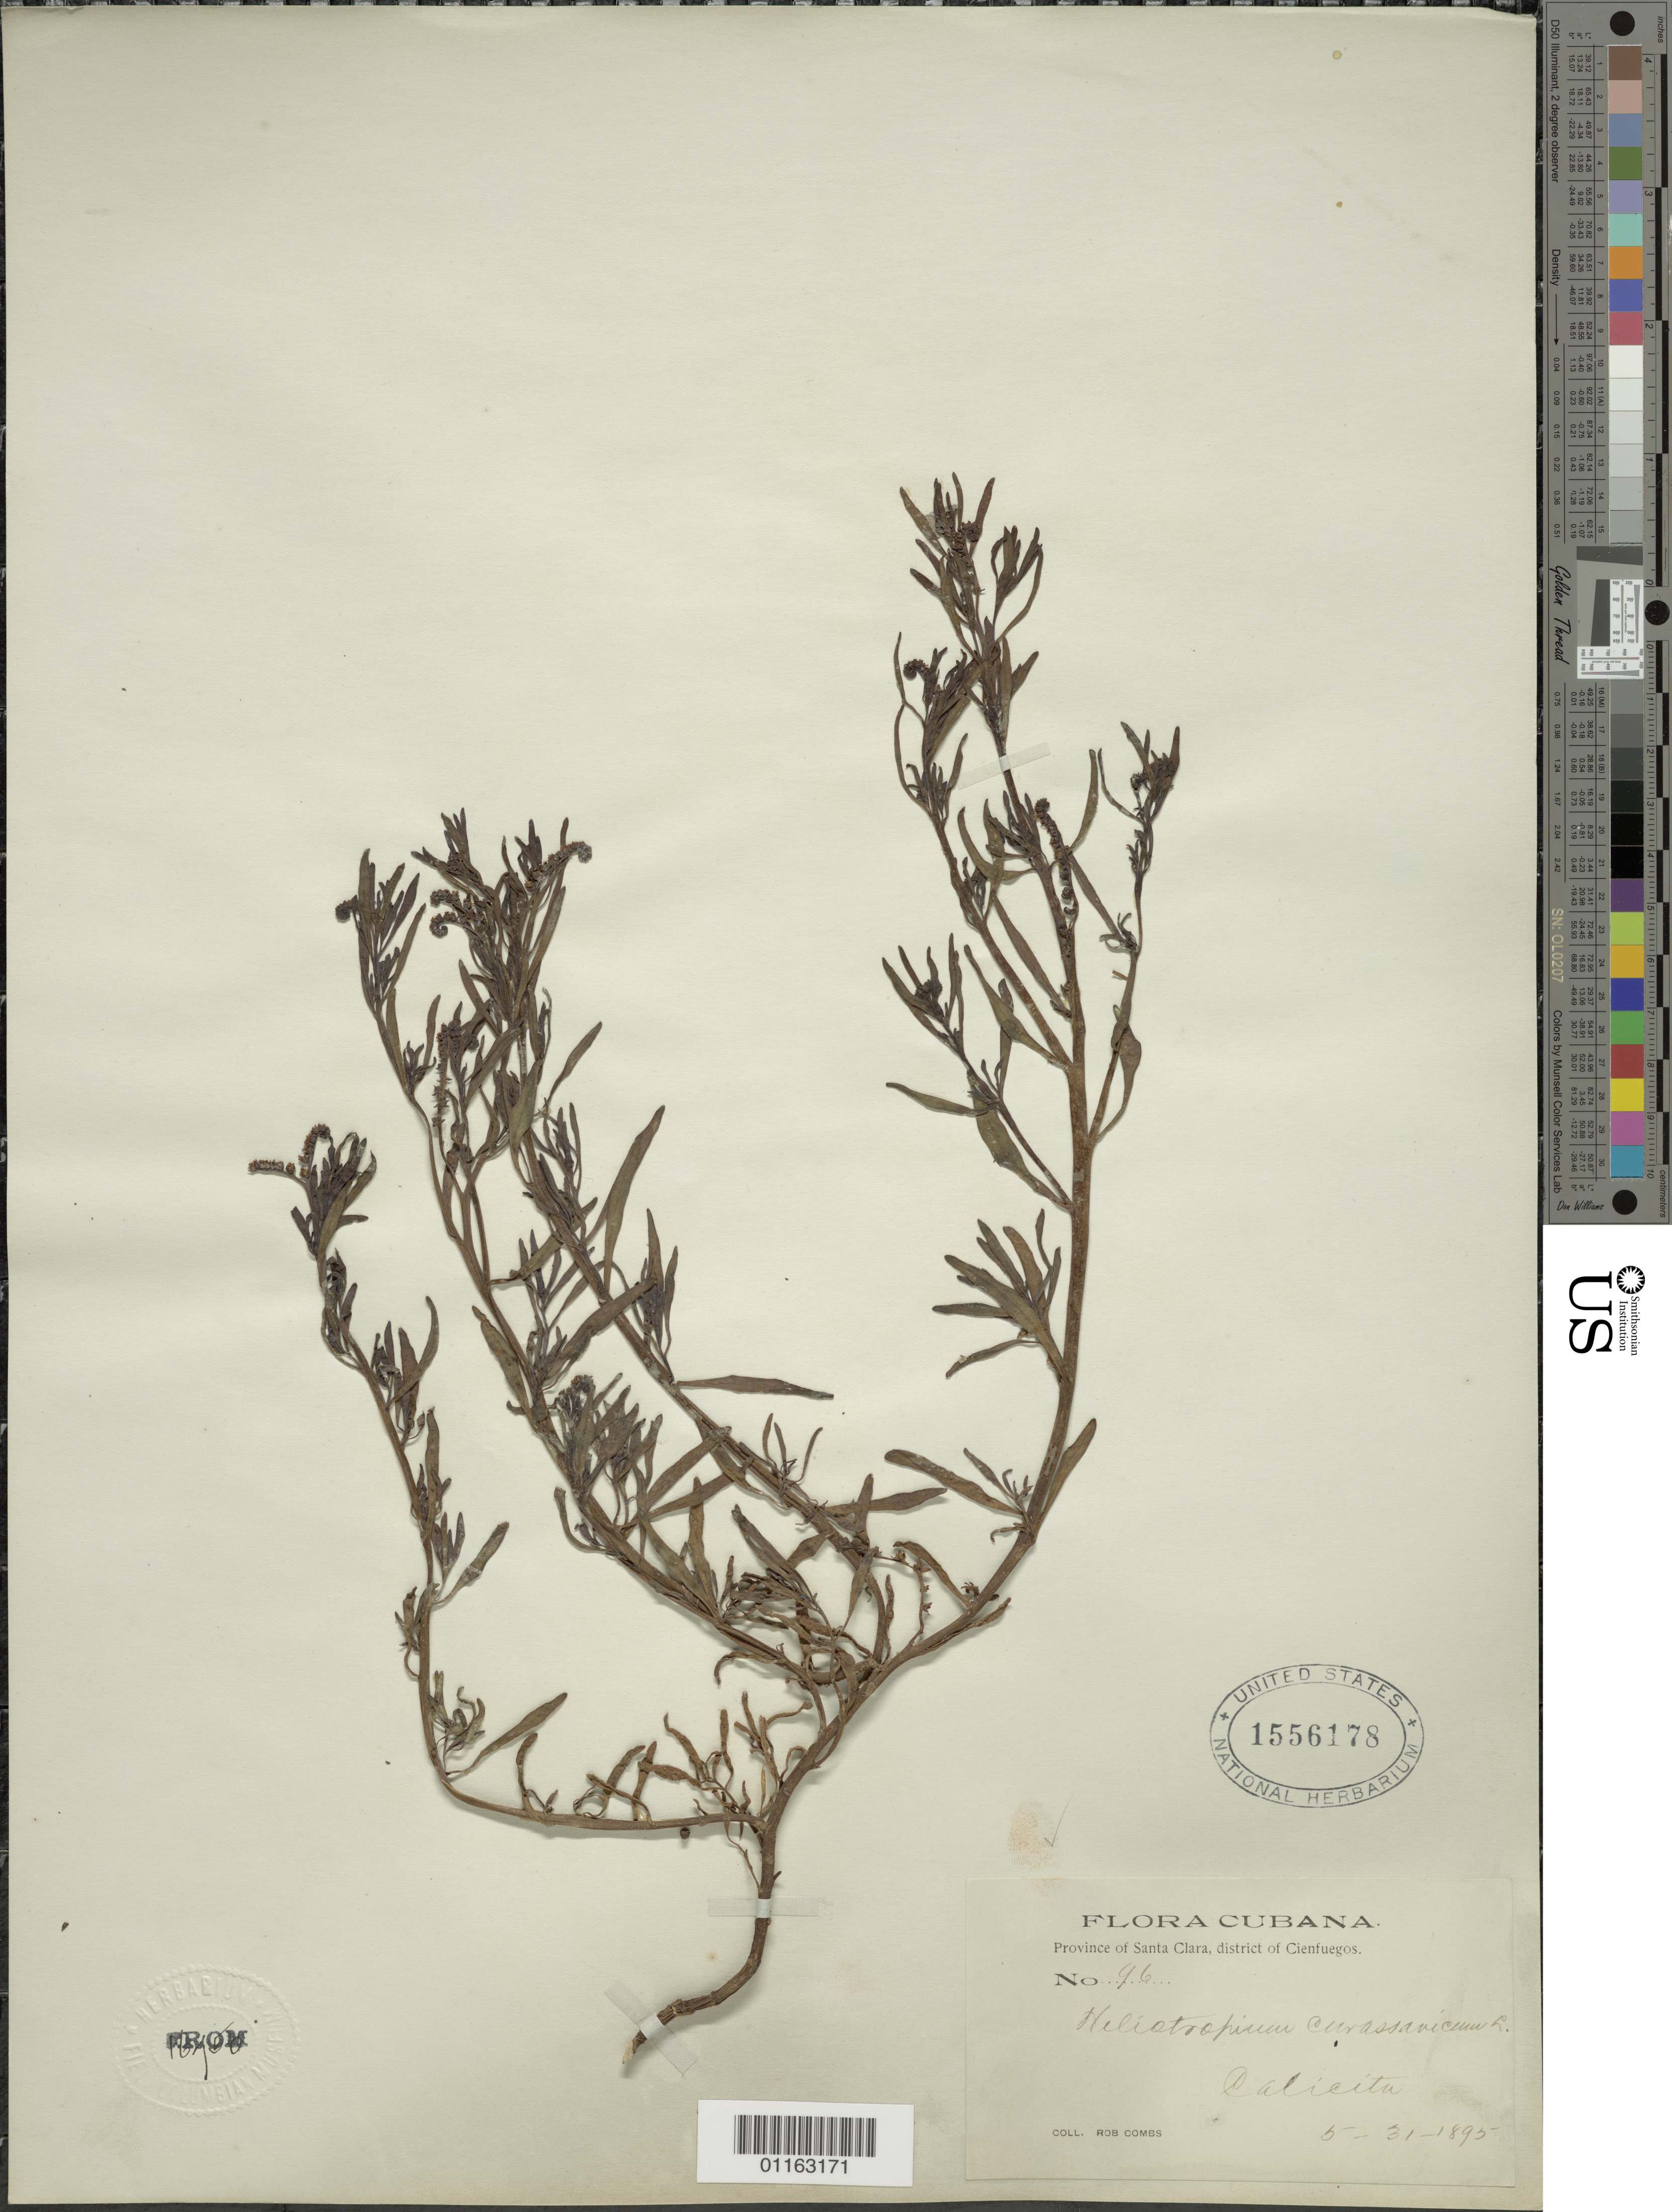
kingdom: Plantae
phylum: Tracheophyta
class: Magnoliopsida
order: Boraginales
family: Heliotropiaceae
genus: Heliotropium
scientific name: Heliotropium curassavicum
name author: L.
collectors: R. Combs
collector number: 96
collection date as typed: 31 May 1895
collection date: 1895-05-31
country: Cuba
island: Cuba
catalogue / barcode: US 1556178